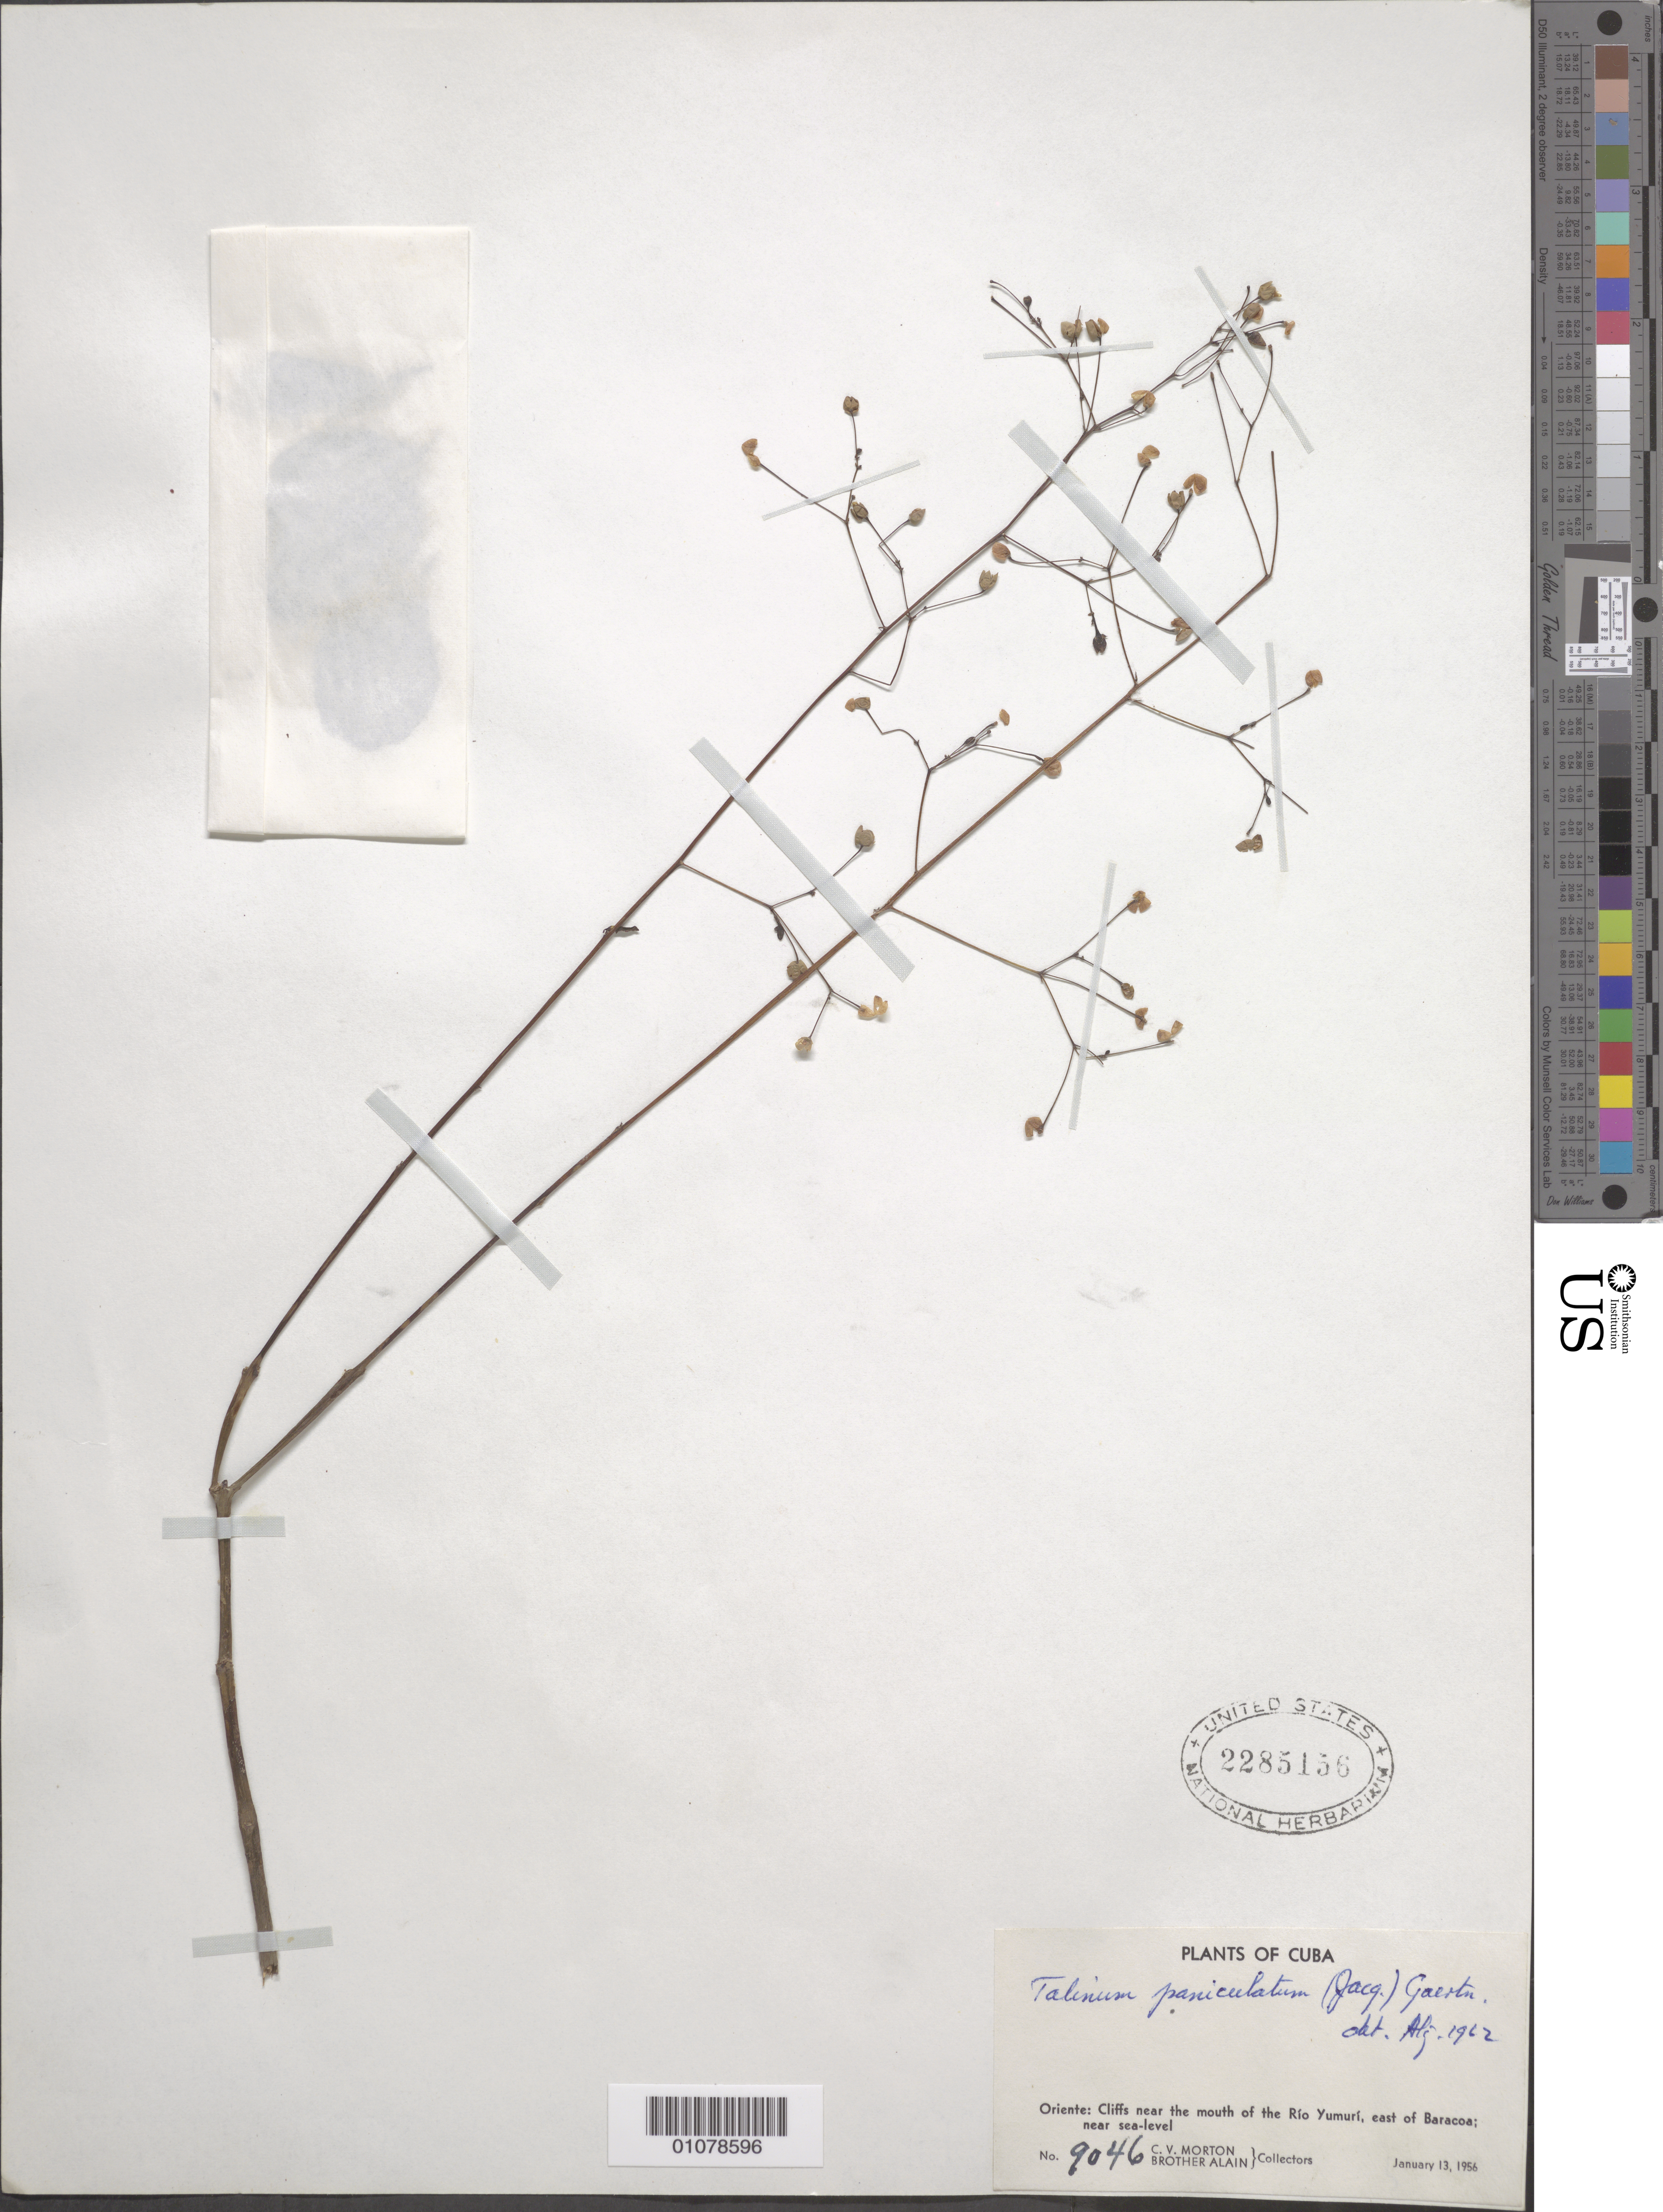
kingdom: Plantae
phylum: Tracheophyta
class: Magnoliopsida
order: Caryophyllales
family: Talinaceae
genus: Talinum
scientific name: Talinum paniculatum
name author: (Jacq.) Gaertn.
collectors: C. V. Morton & A. H. Liogier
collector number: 9046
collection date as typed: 13 Jan 1956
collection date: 1956-01-13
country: Cuba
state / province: Guantánamo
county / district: Baracoa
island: Cuba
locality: Oriente: Cliffs near the mouth of the Rio Yumuri, E of Baracoa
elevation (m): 0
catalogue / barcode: US 2285156